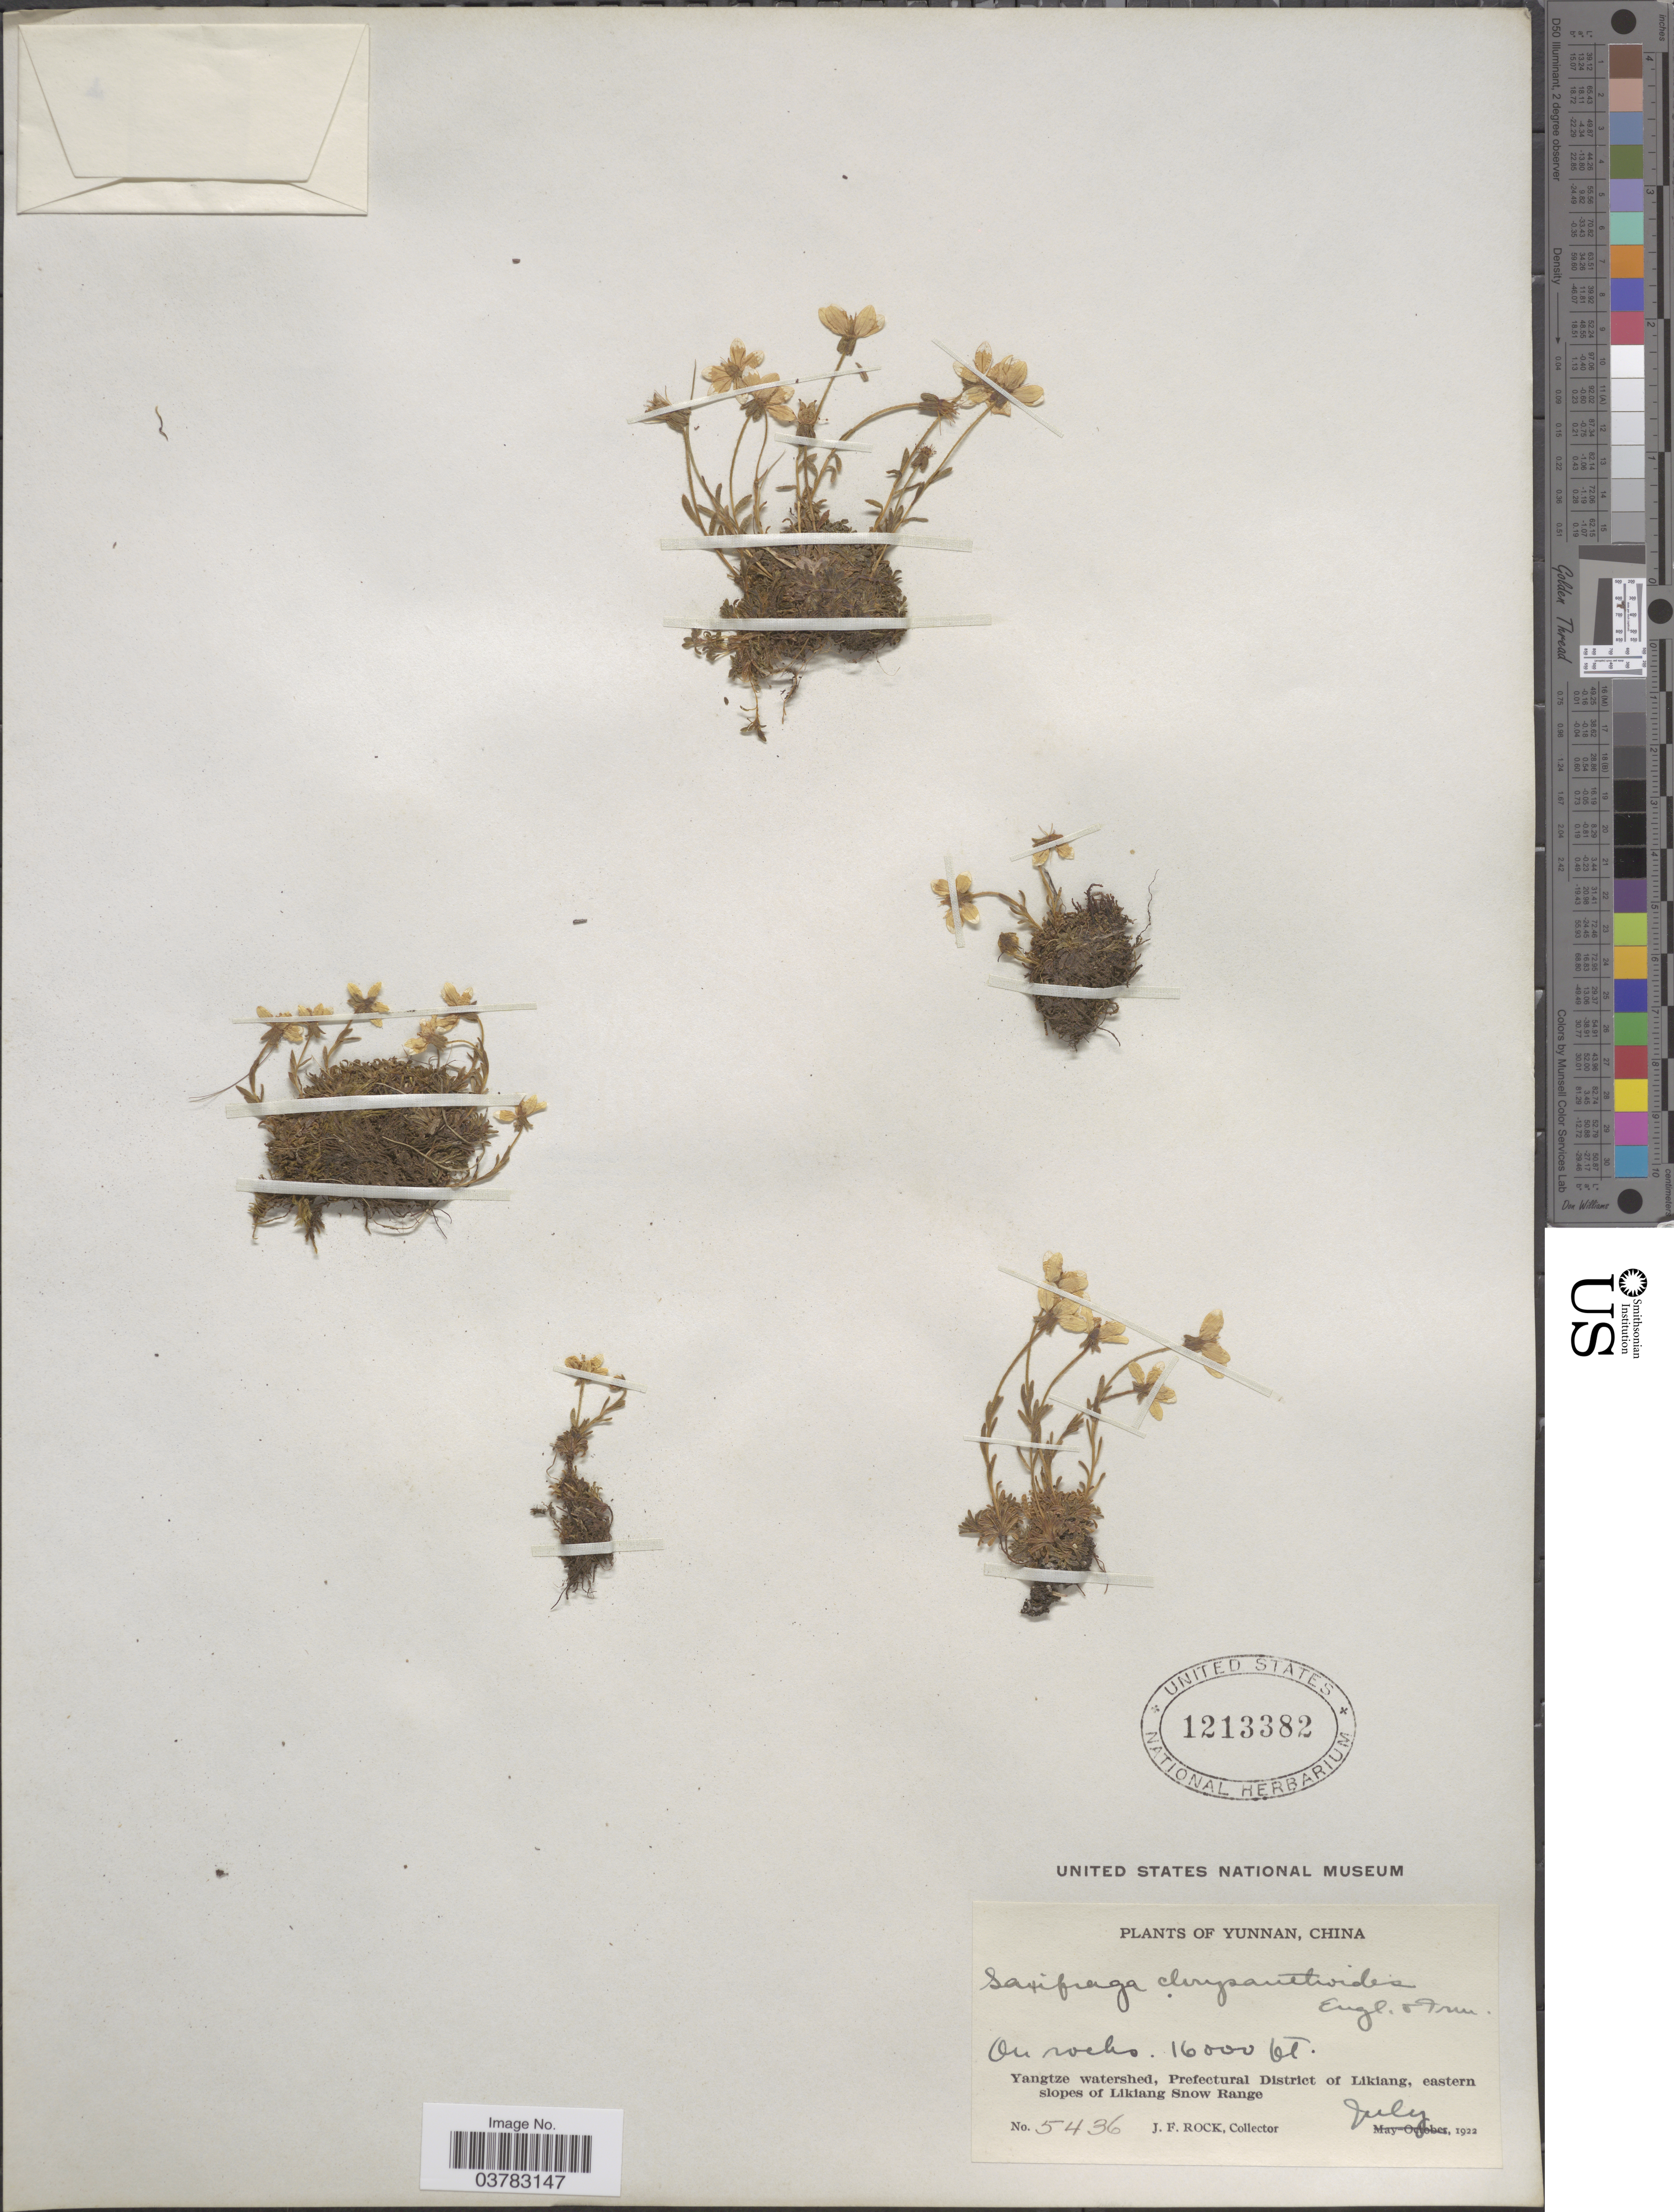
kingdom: Plantae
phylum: Tracheophyta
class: Magnoliopsida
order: Saxifragales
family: Saxifragaceae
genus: Saxifraga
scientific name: Saxifraga chrysanthoides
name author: Engl. & Irmsch.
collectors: J. Rock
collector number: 5436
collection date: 1922-07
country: China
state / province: Yunnan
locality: Yangtze watershed, Prefectural District of Likiang, eastern slopes of Likiang Snow Range.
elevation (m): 4877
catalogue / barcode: US 1213382